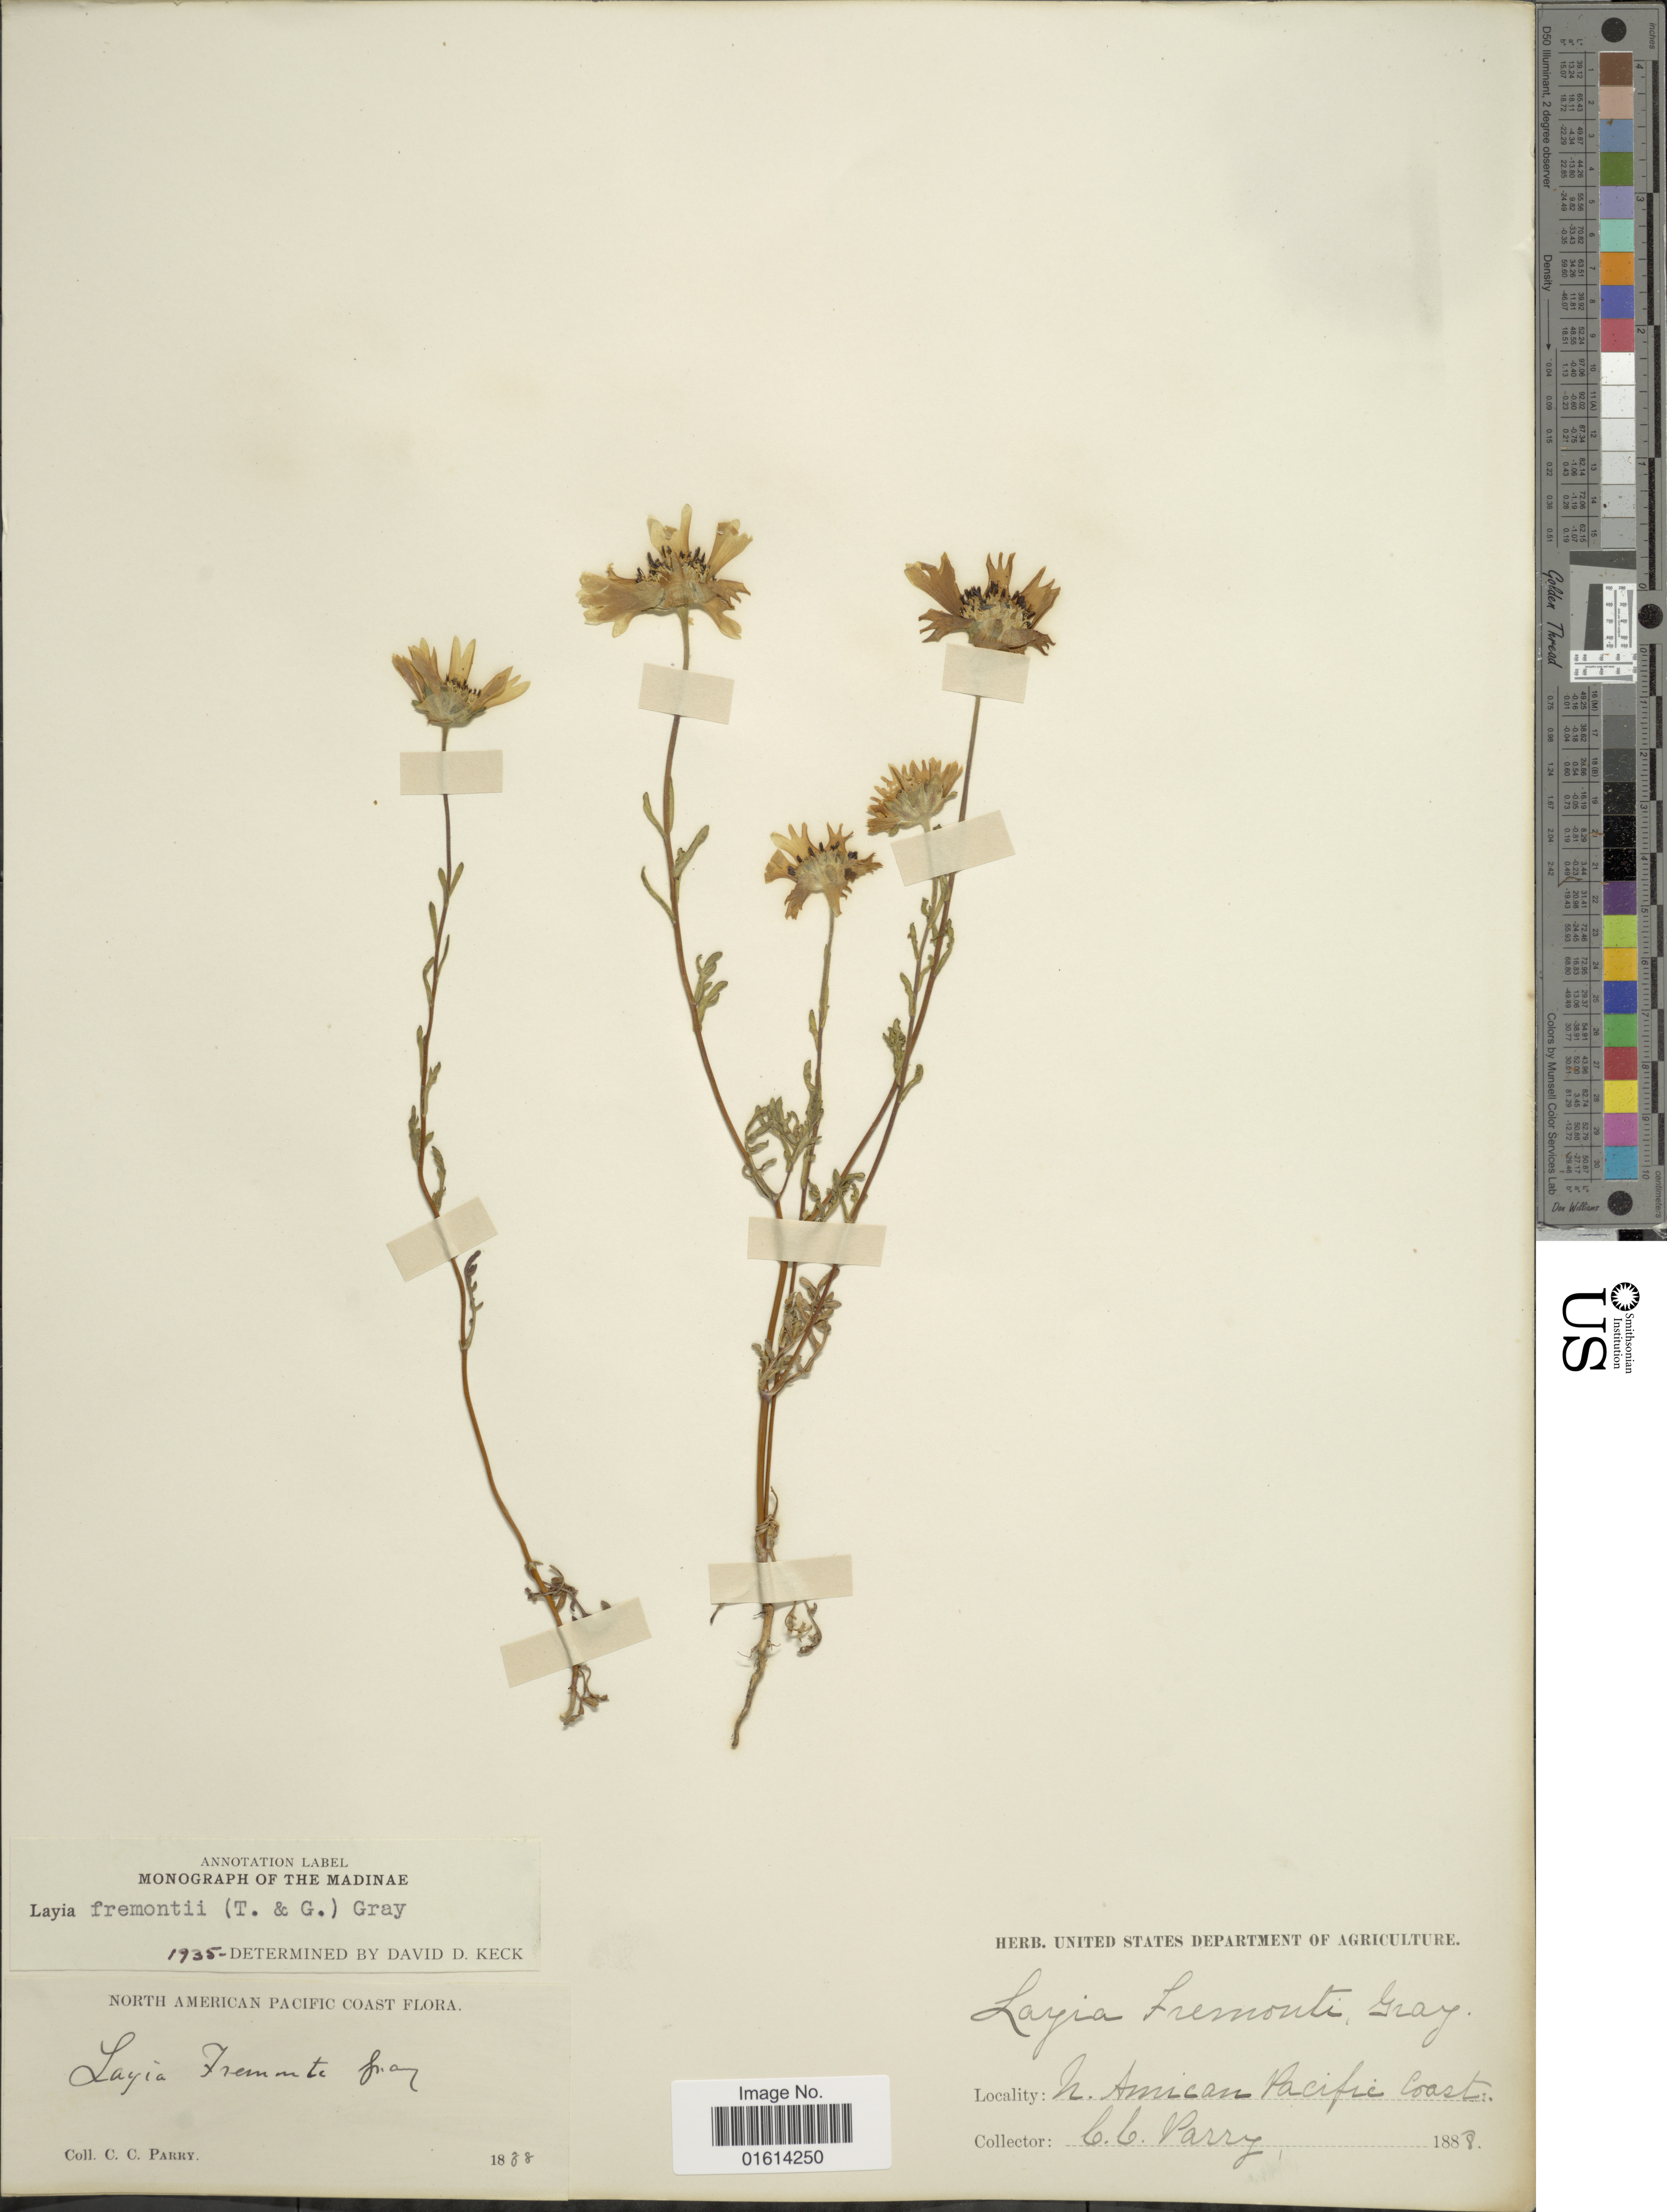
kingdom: Plantae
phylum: Tracheophyta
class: Magnoliopsida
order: Asterales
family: Asteraceae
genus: Layia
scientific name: Layia fremontii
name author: A. Gray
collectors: C. C. Parry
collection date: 1888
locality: North America, Pacific Coast